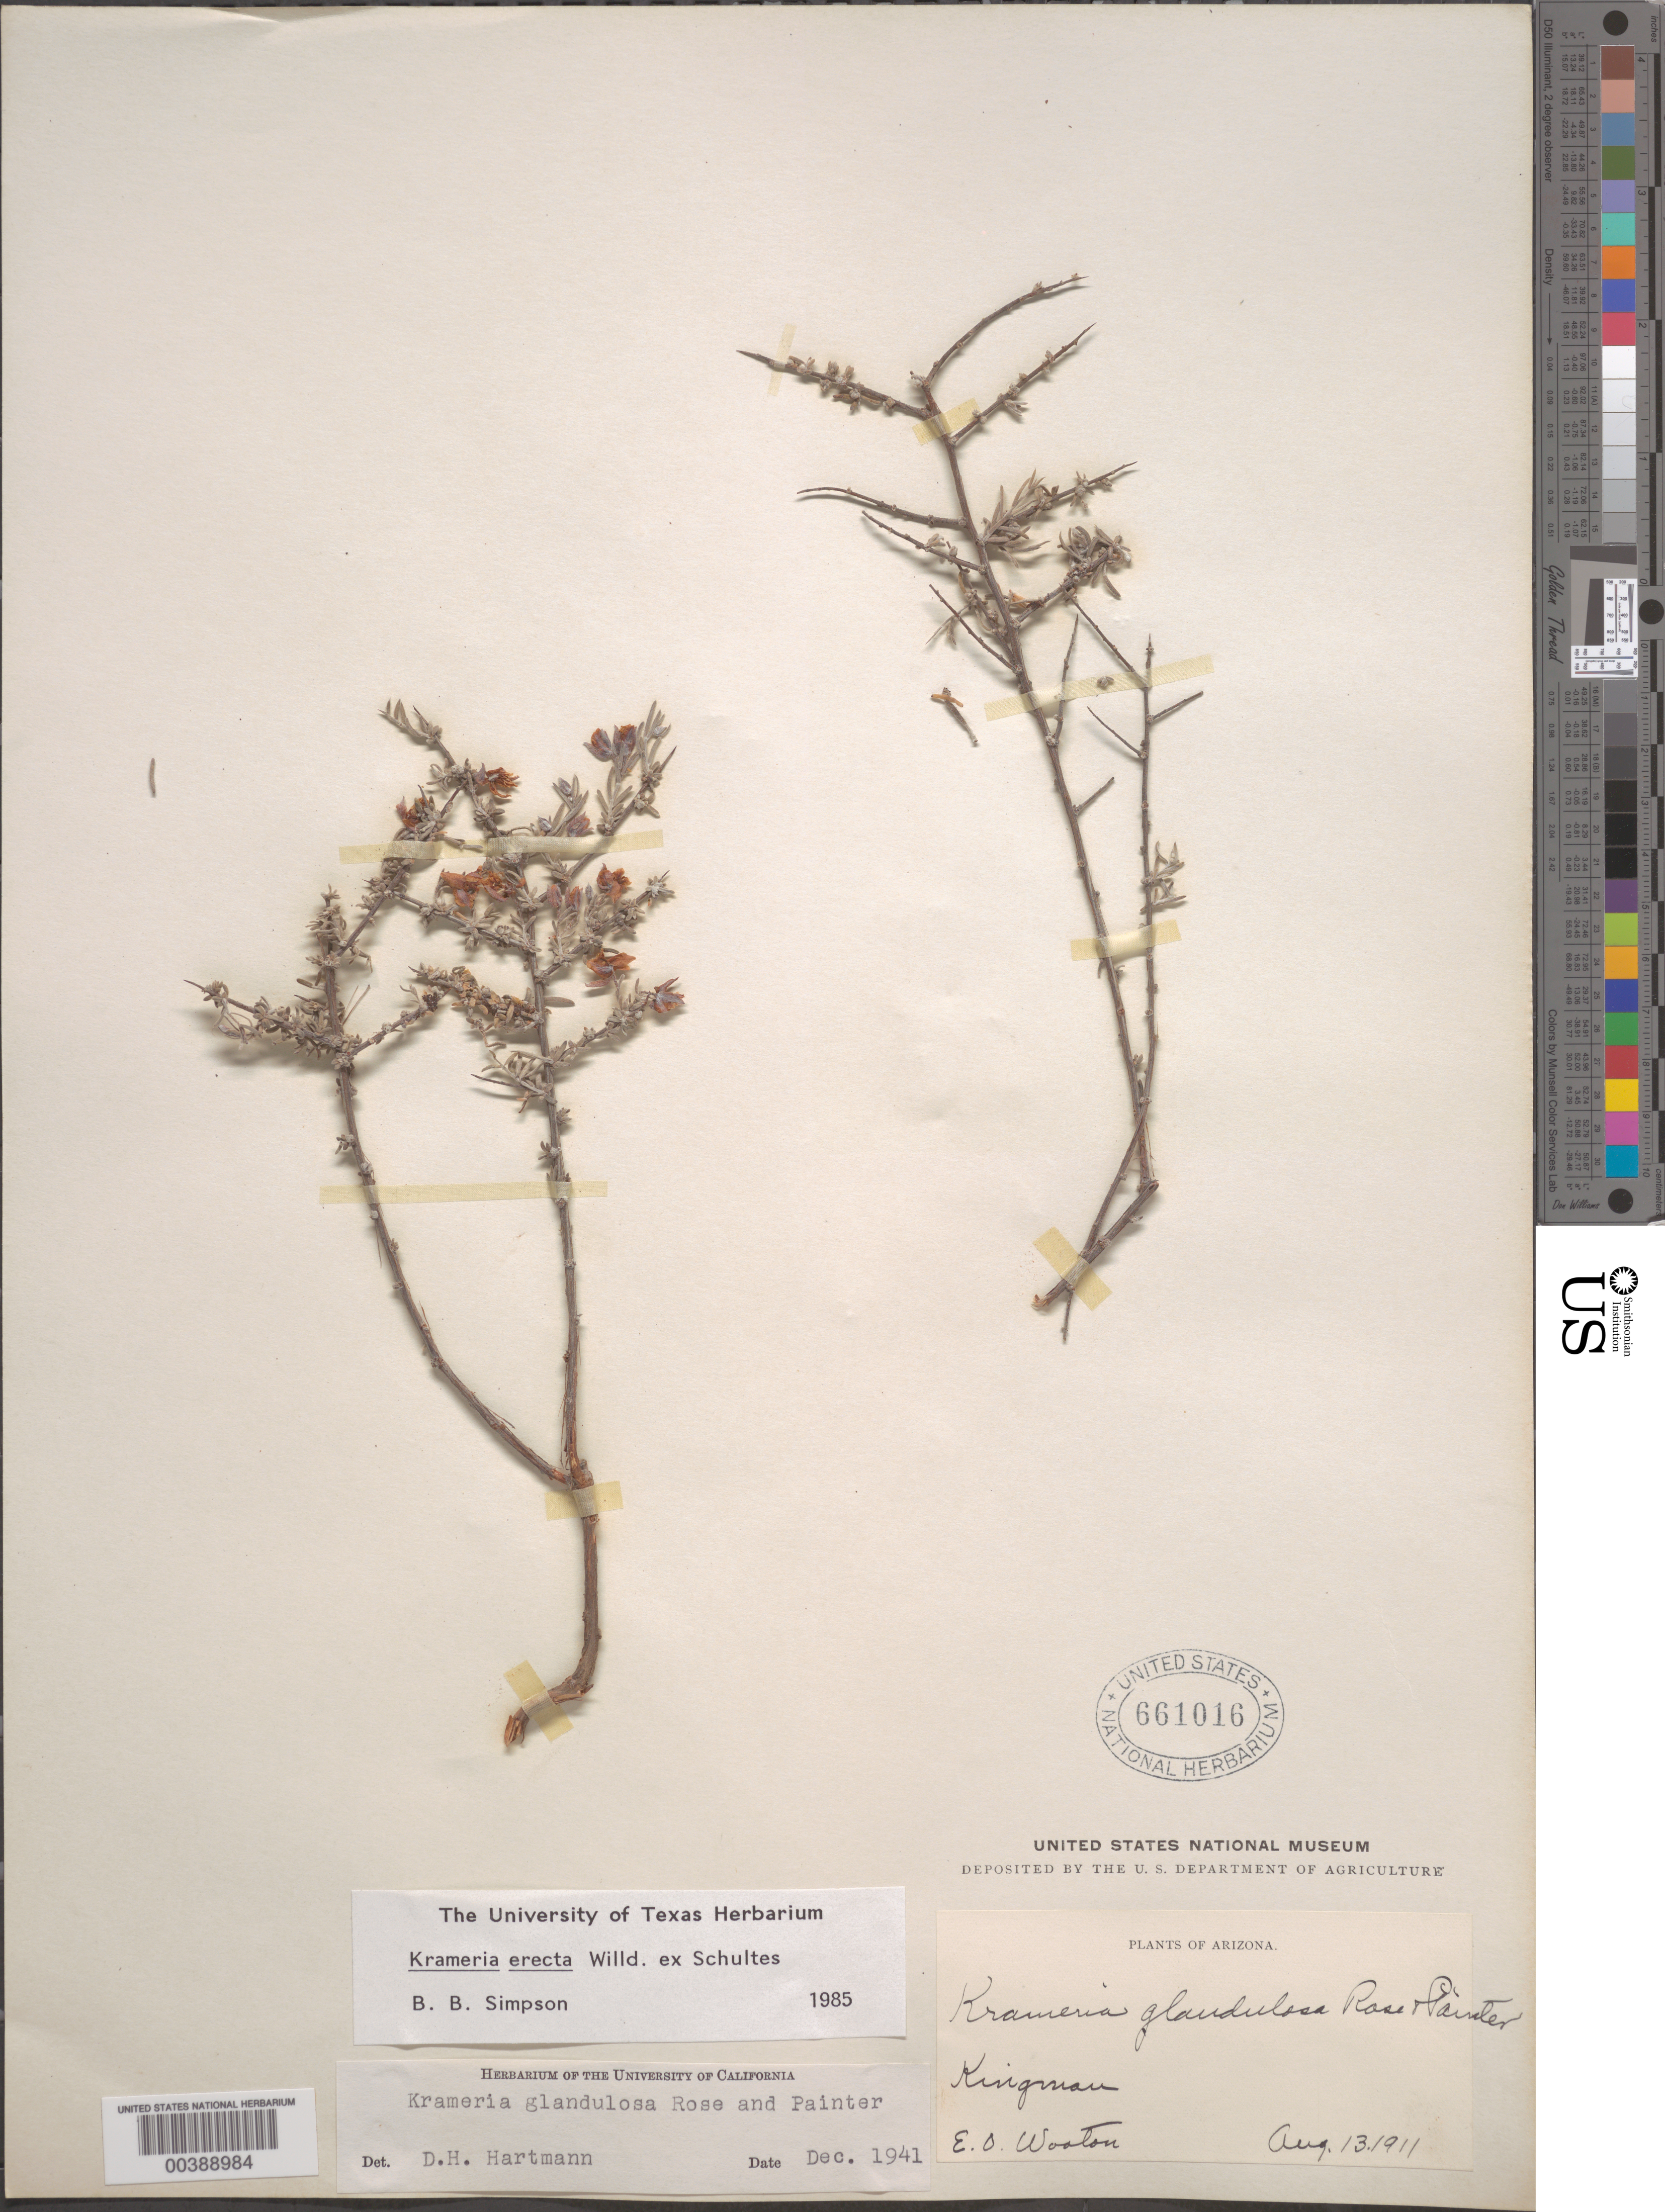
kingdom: Plantae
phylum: Tracheophyta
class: Magnoliopsida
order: Zygophyllales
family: Krameriaceae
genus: Krameria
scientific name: Krameria glandulosa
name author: Rose & J.H. Painter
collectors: E. O. Wooton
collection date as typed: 13 Aug 1911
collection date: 1911-08-13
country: United States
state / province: Arizona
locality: Kingman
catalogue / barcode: US 661016